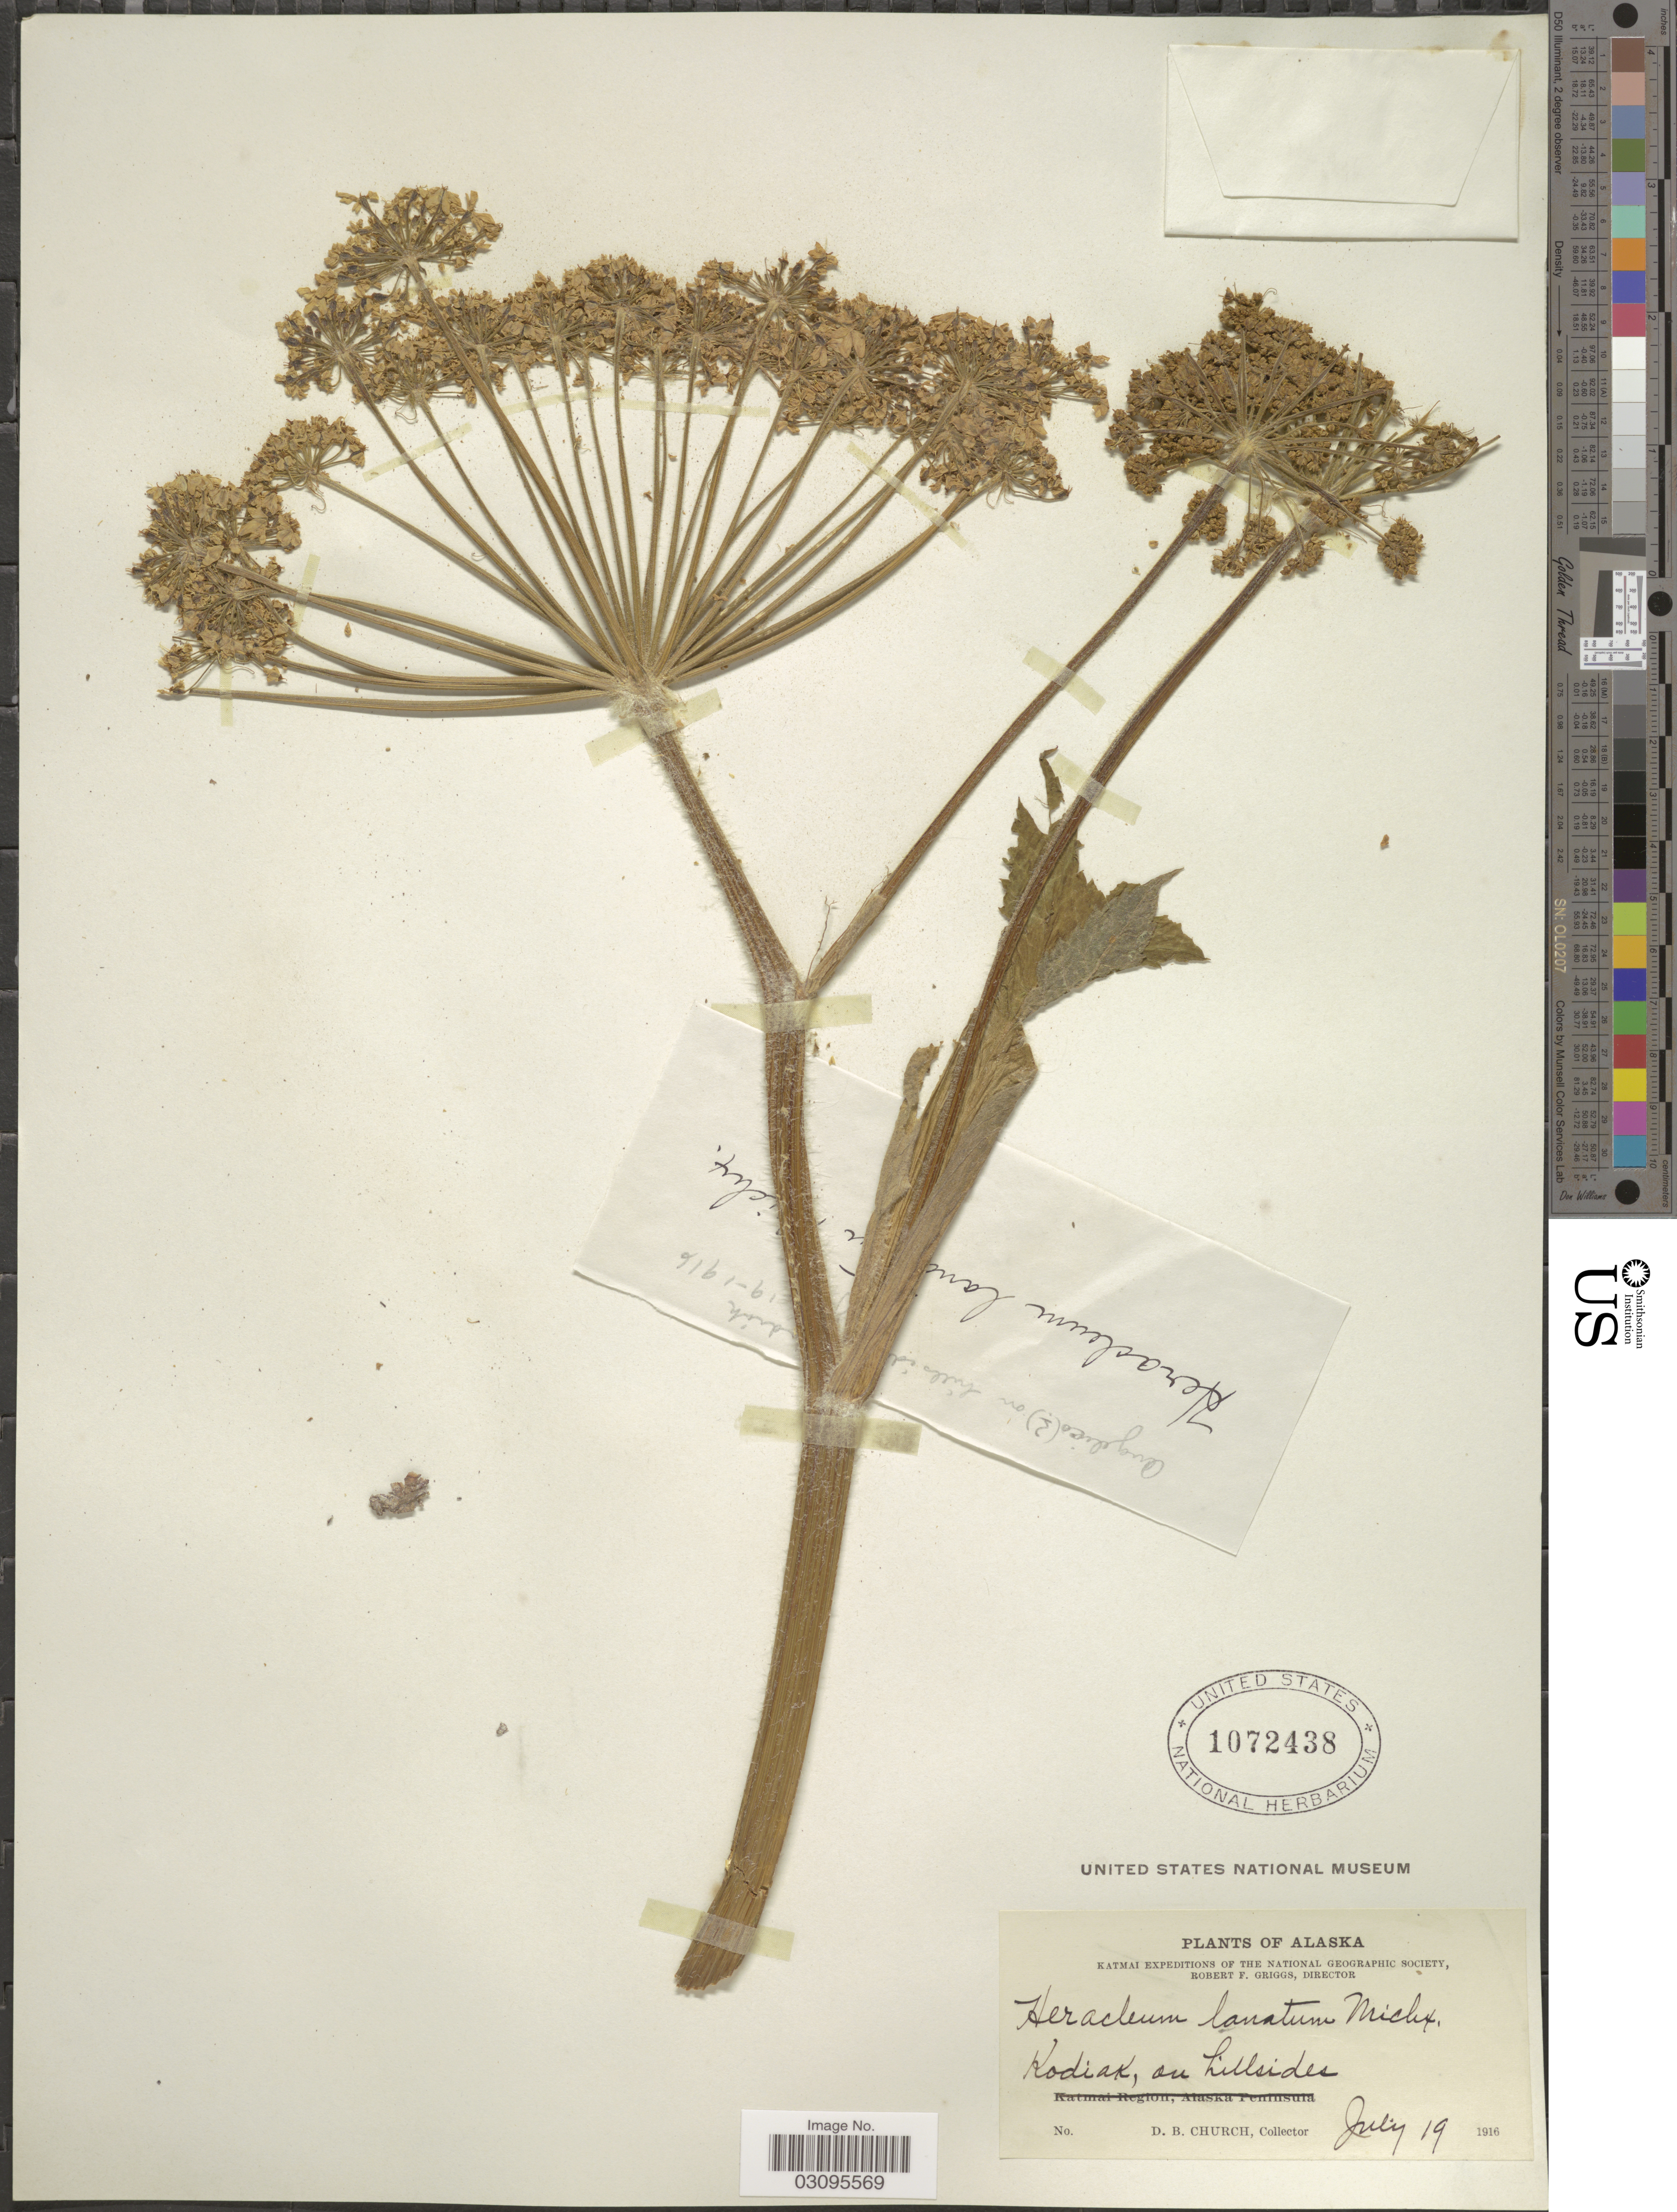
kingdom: Plantae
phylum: Tracheophyta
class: Magnoliopsida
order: Apiales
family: Apiaceae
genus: Heracleum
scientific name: Heracleum lanatum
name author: Michx.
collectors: D. Church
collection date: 1916-07-19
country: United States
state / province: Alaska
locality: Kodiak, on hillsides.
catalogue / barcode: US 1072438